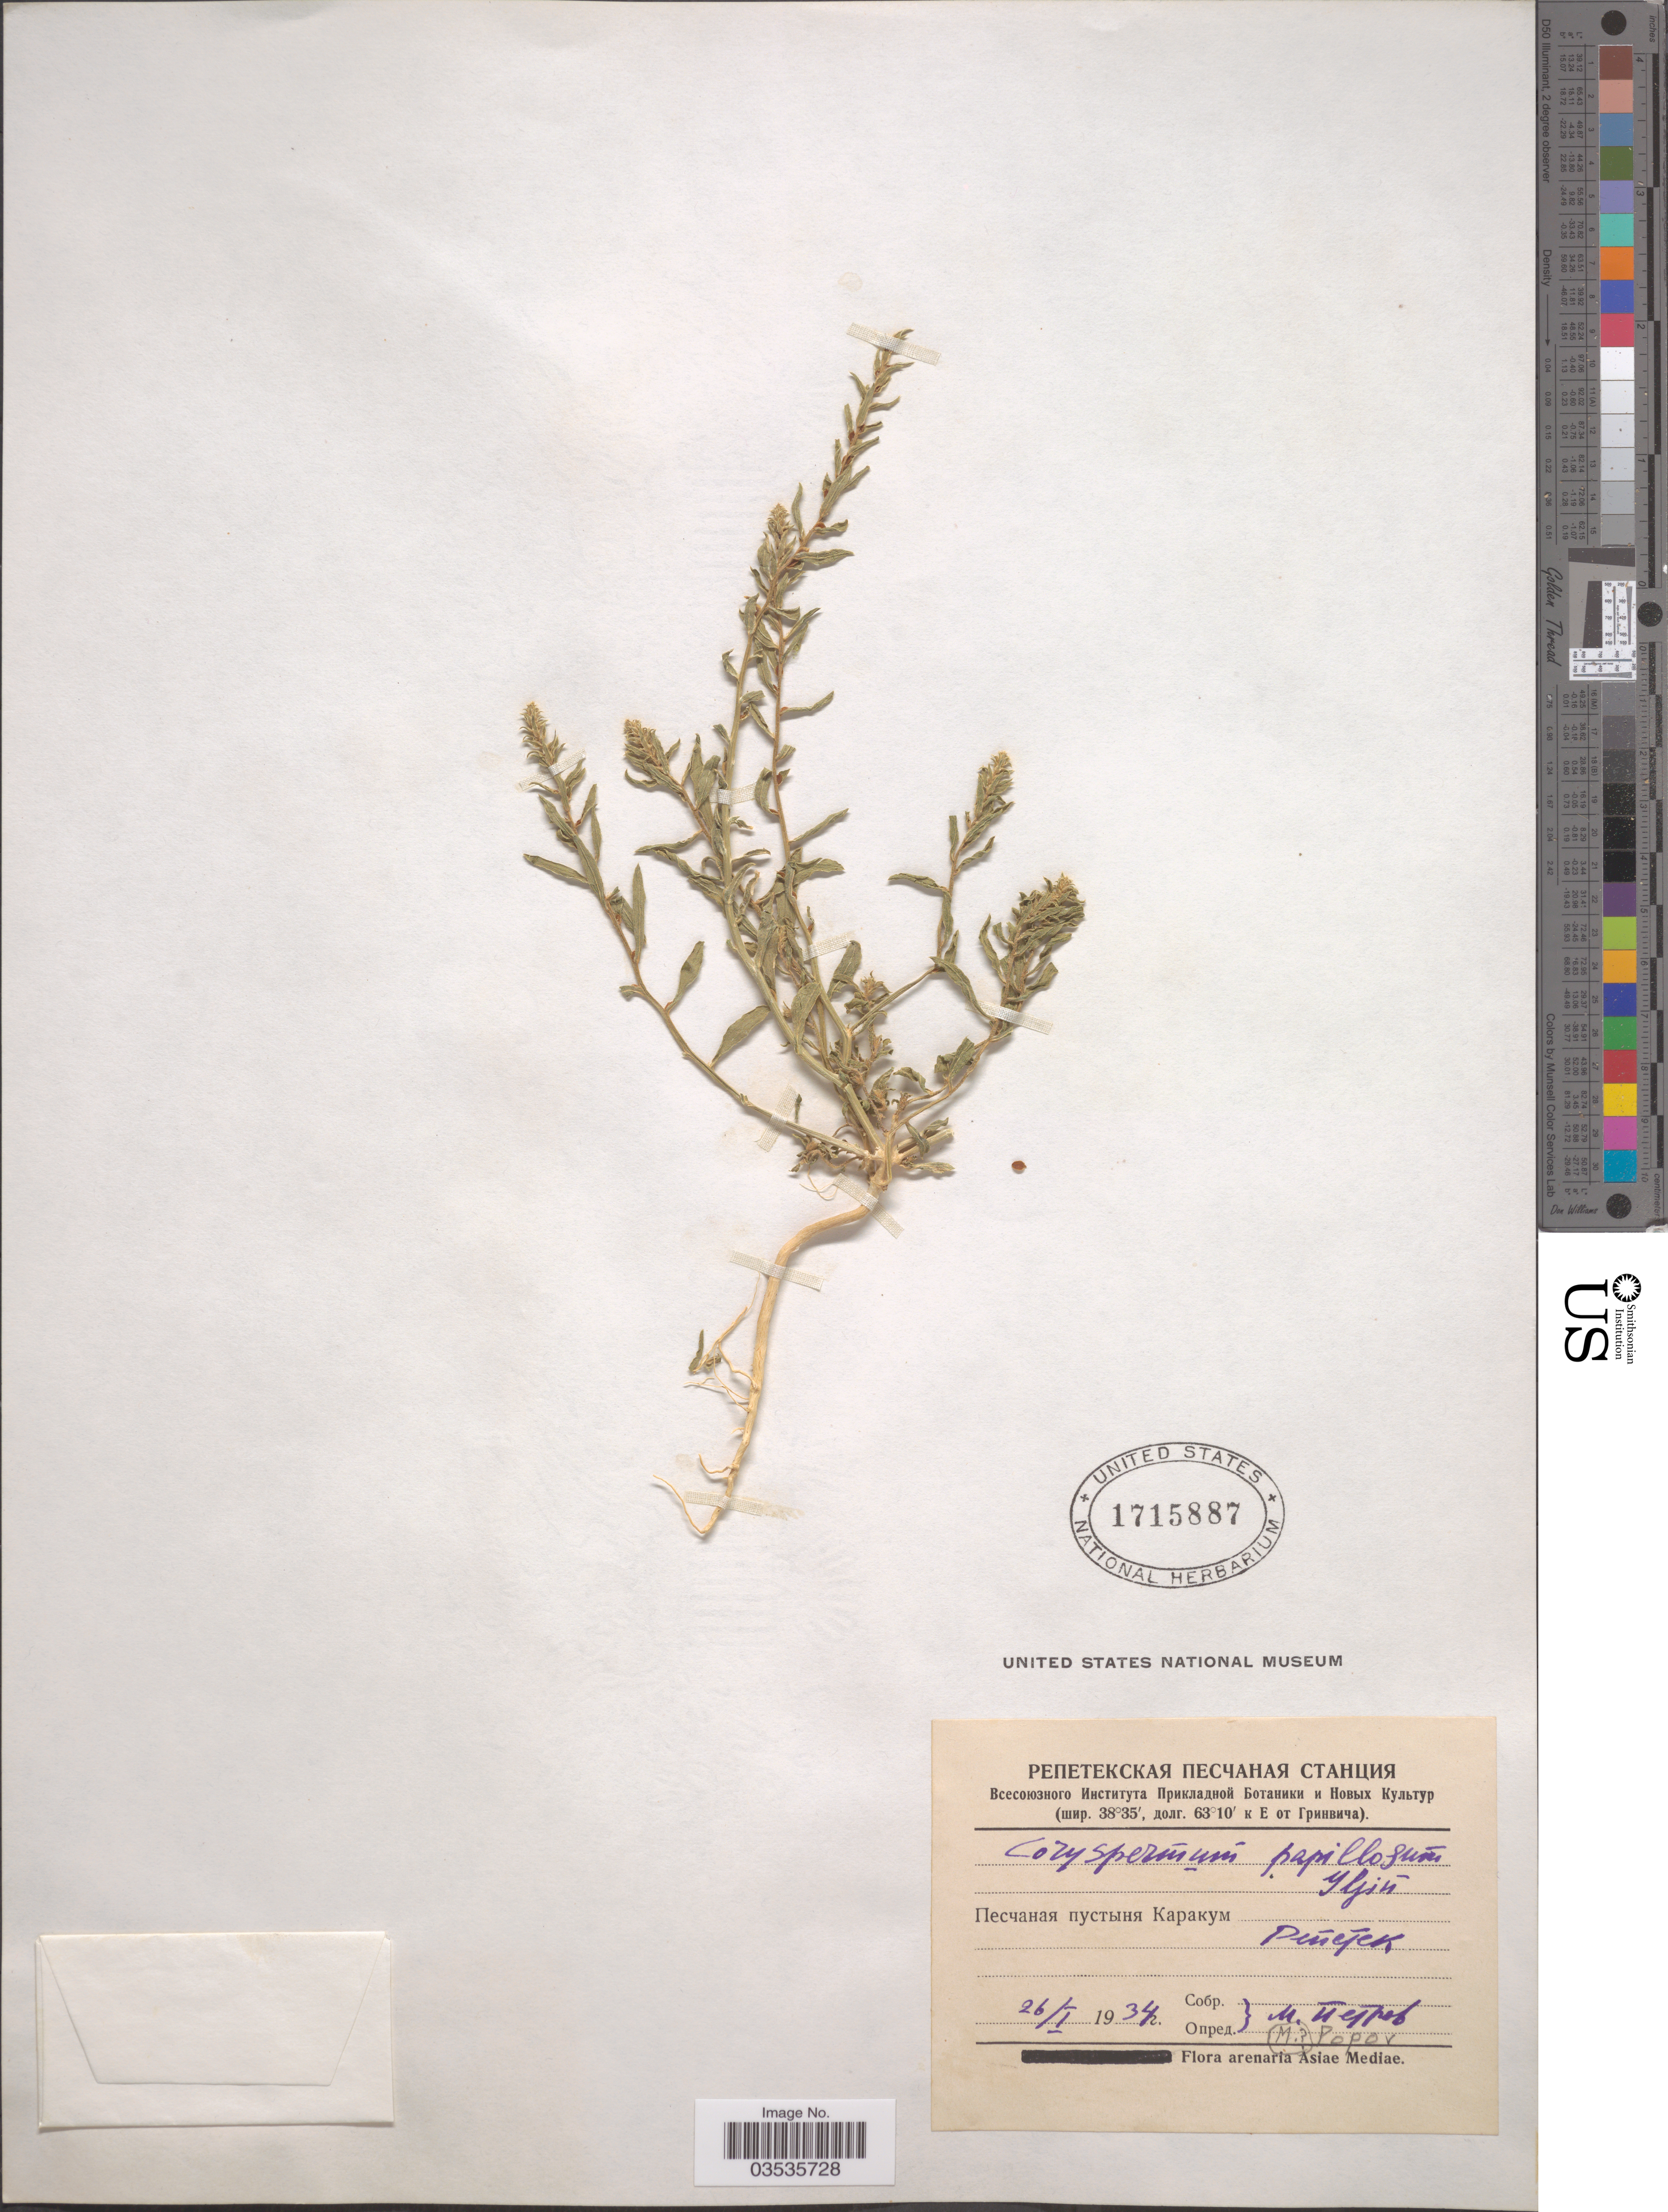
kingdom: Plantae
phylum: Tracheophyta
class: Magnoliopsida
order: Caryophyllales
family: Amaranthaceae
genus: Corispermum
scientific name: Corispermum papillosum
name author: Iljin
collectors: M. Popov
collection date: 1934-01-26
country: Turkmenistan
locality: Repetek.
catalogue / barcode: US 1715887